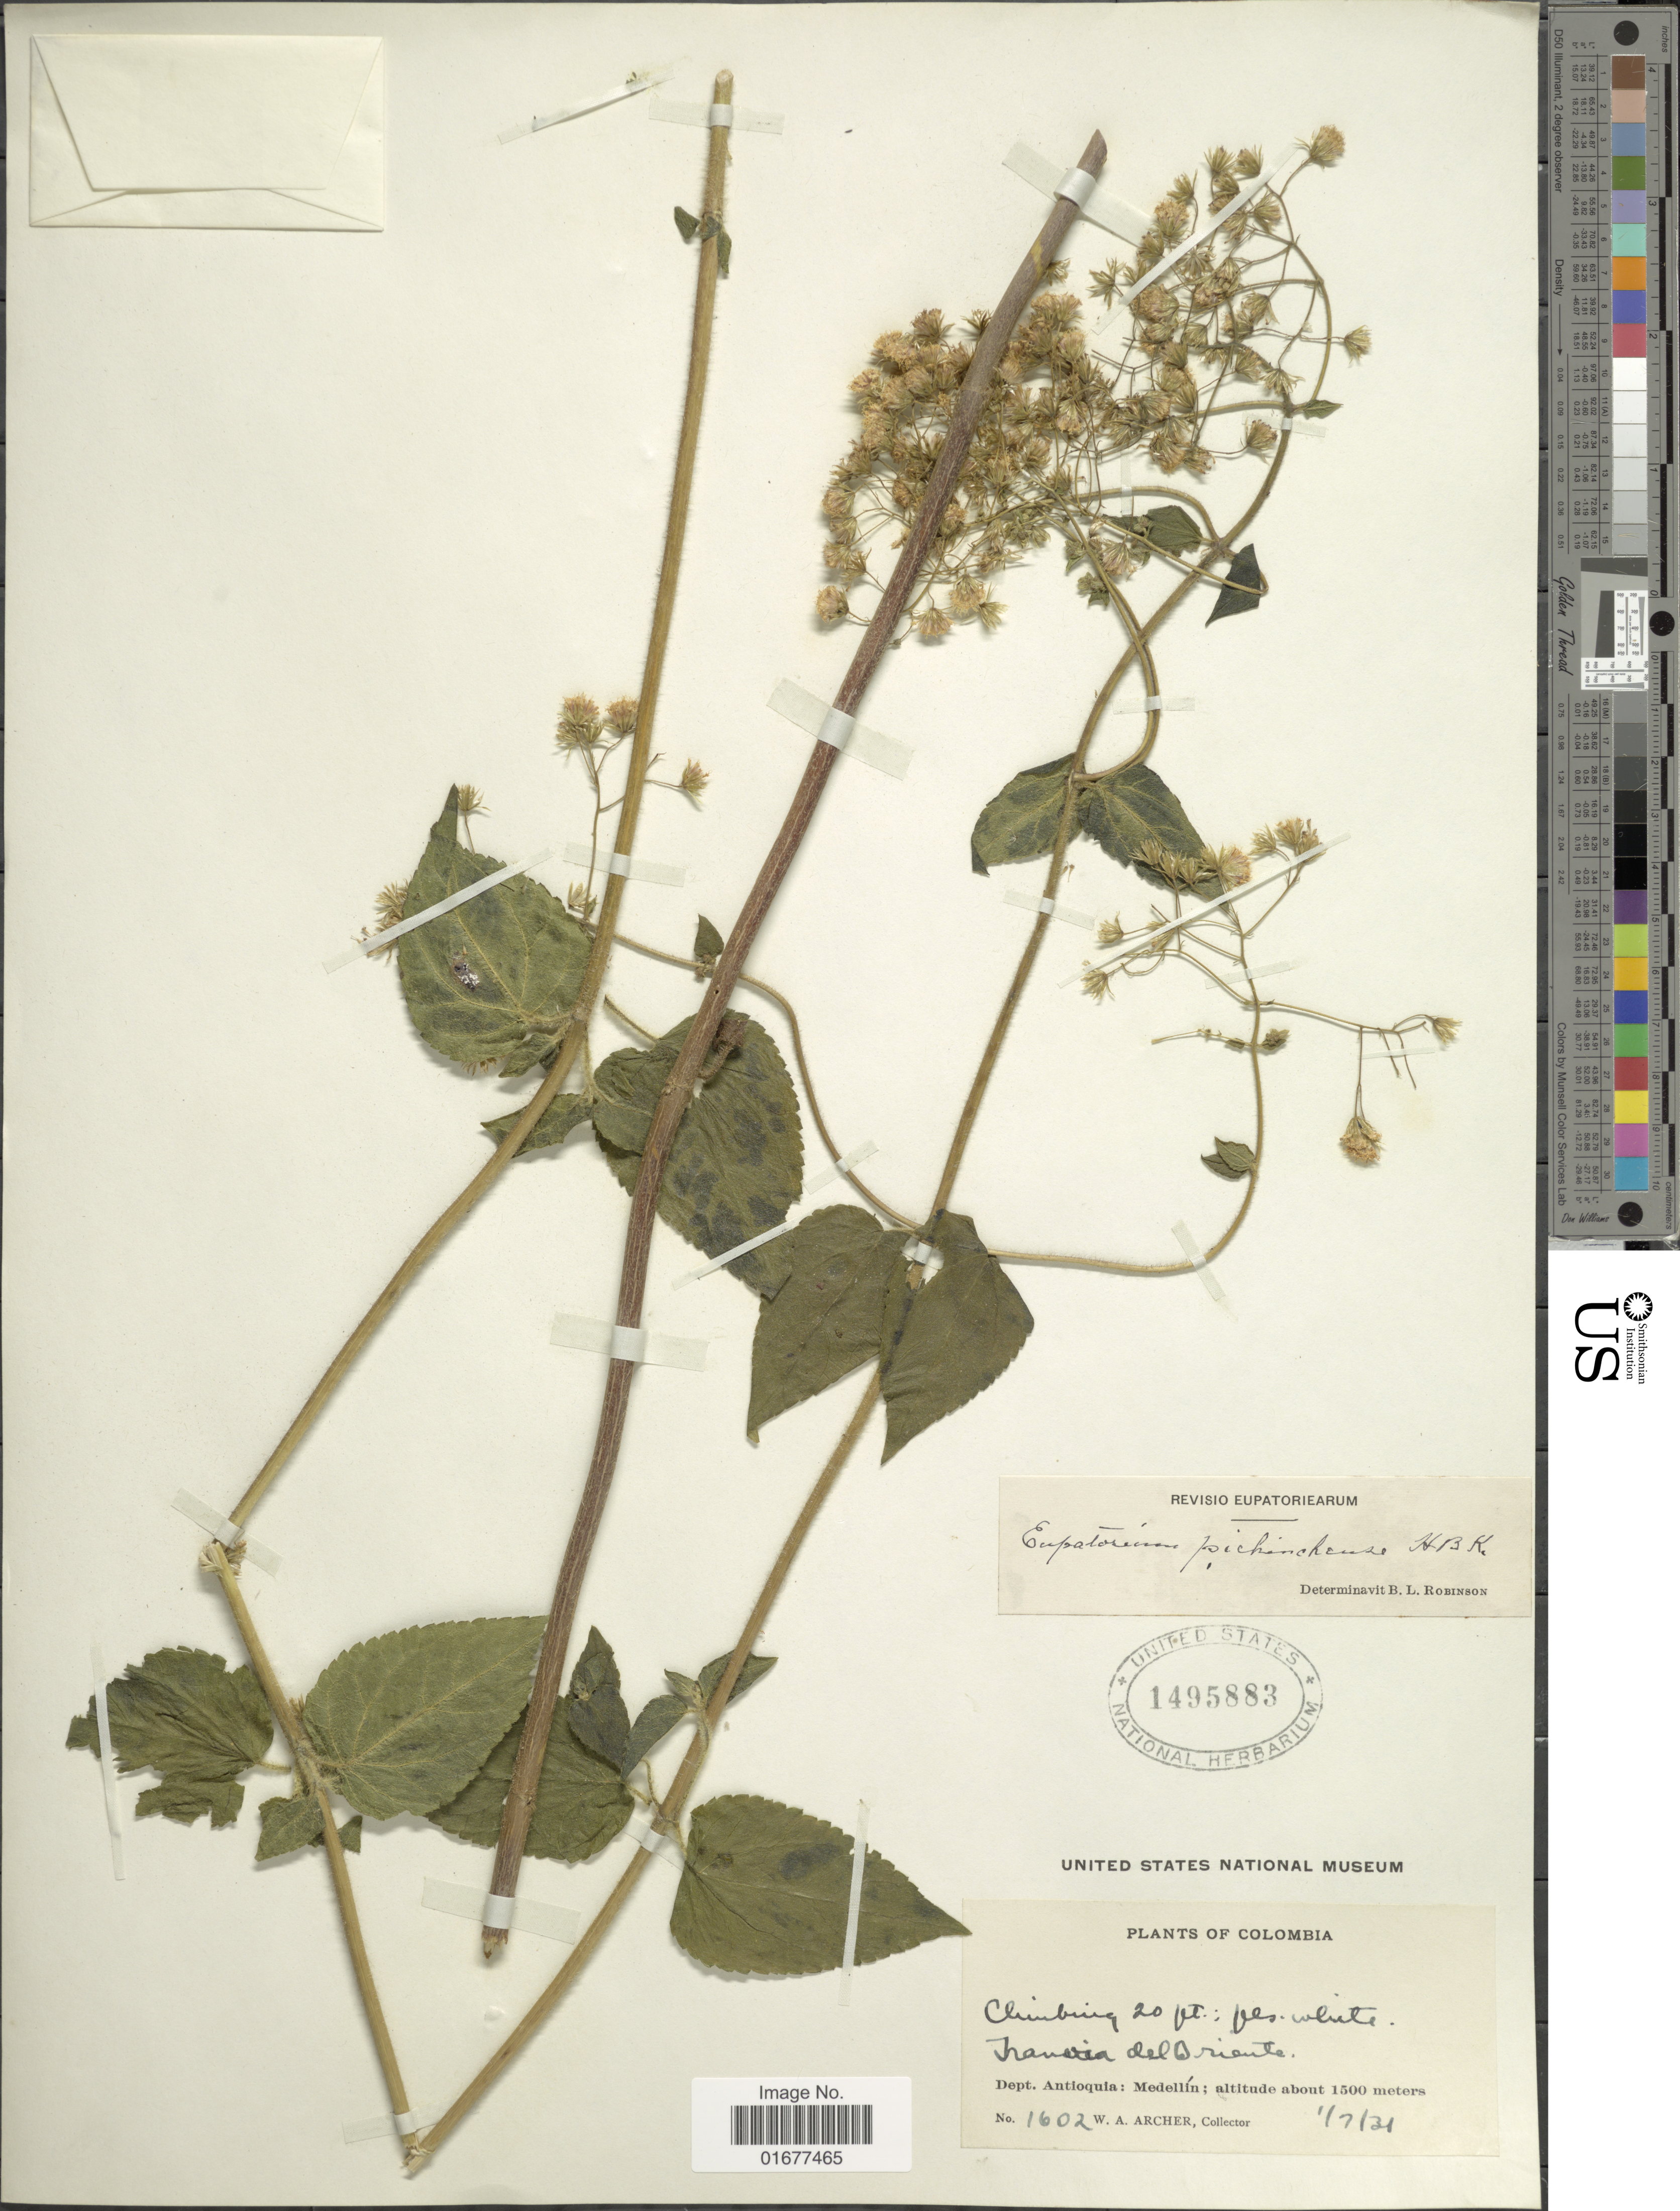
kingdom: Plantae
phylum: Tracheophyta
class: Magnoliopsida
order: Asterales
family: Asteraceae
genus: Ageratina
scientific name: Ageratina pichinchensis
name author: (Kunth) R.M. King & H. Rob.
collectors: W. A. Archer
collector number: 1602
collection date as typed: Transcribed d/m/y: 1/7/31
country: Colombia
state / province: Antioquia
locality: Medellin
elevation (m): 1500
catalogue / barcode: US 1495883